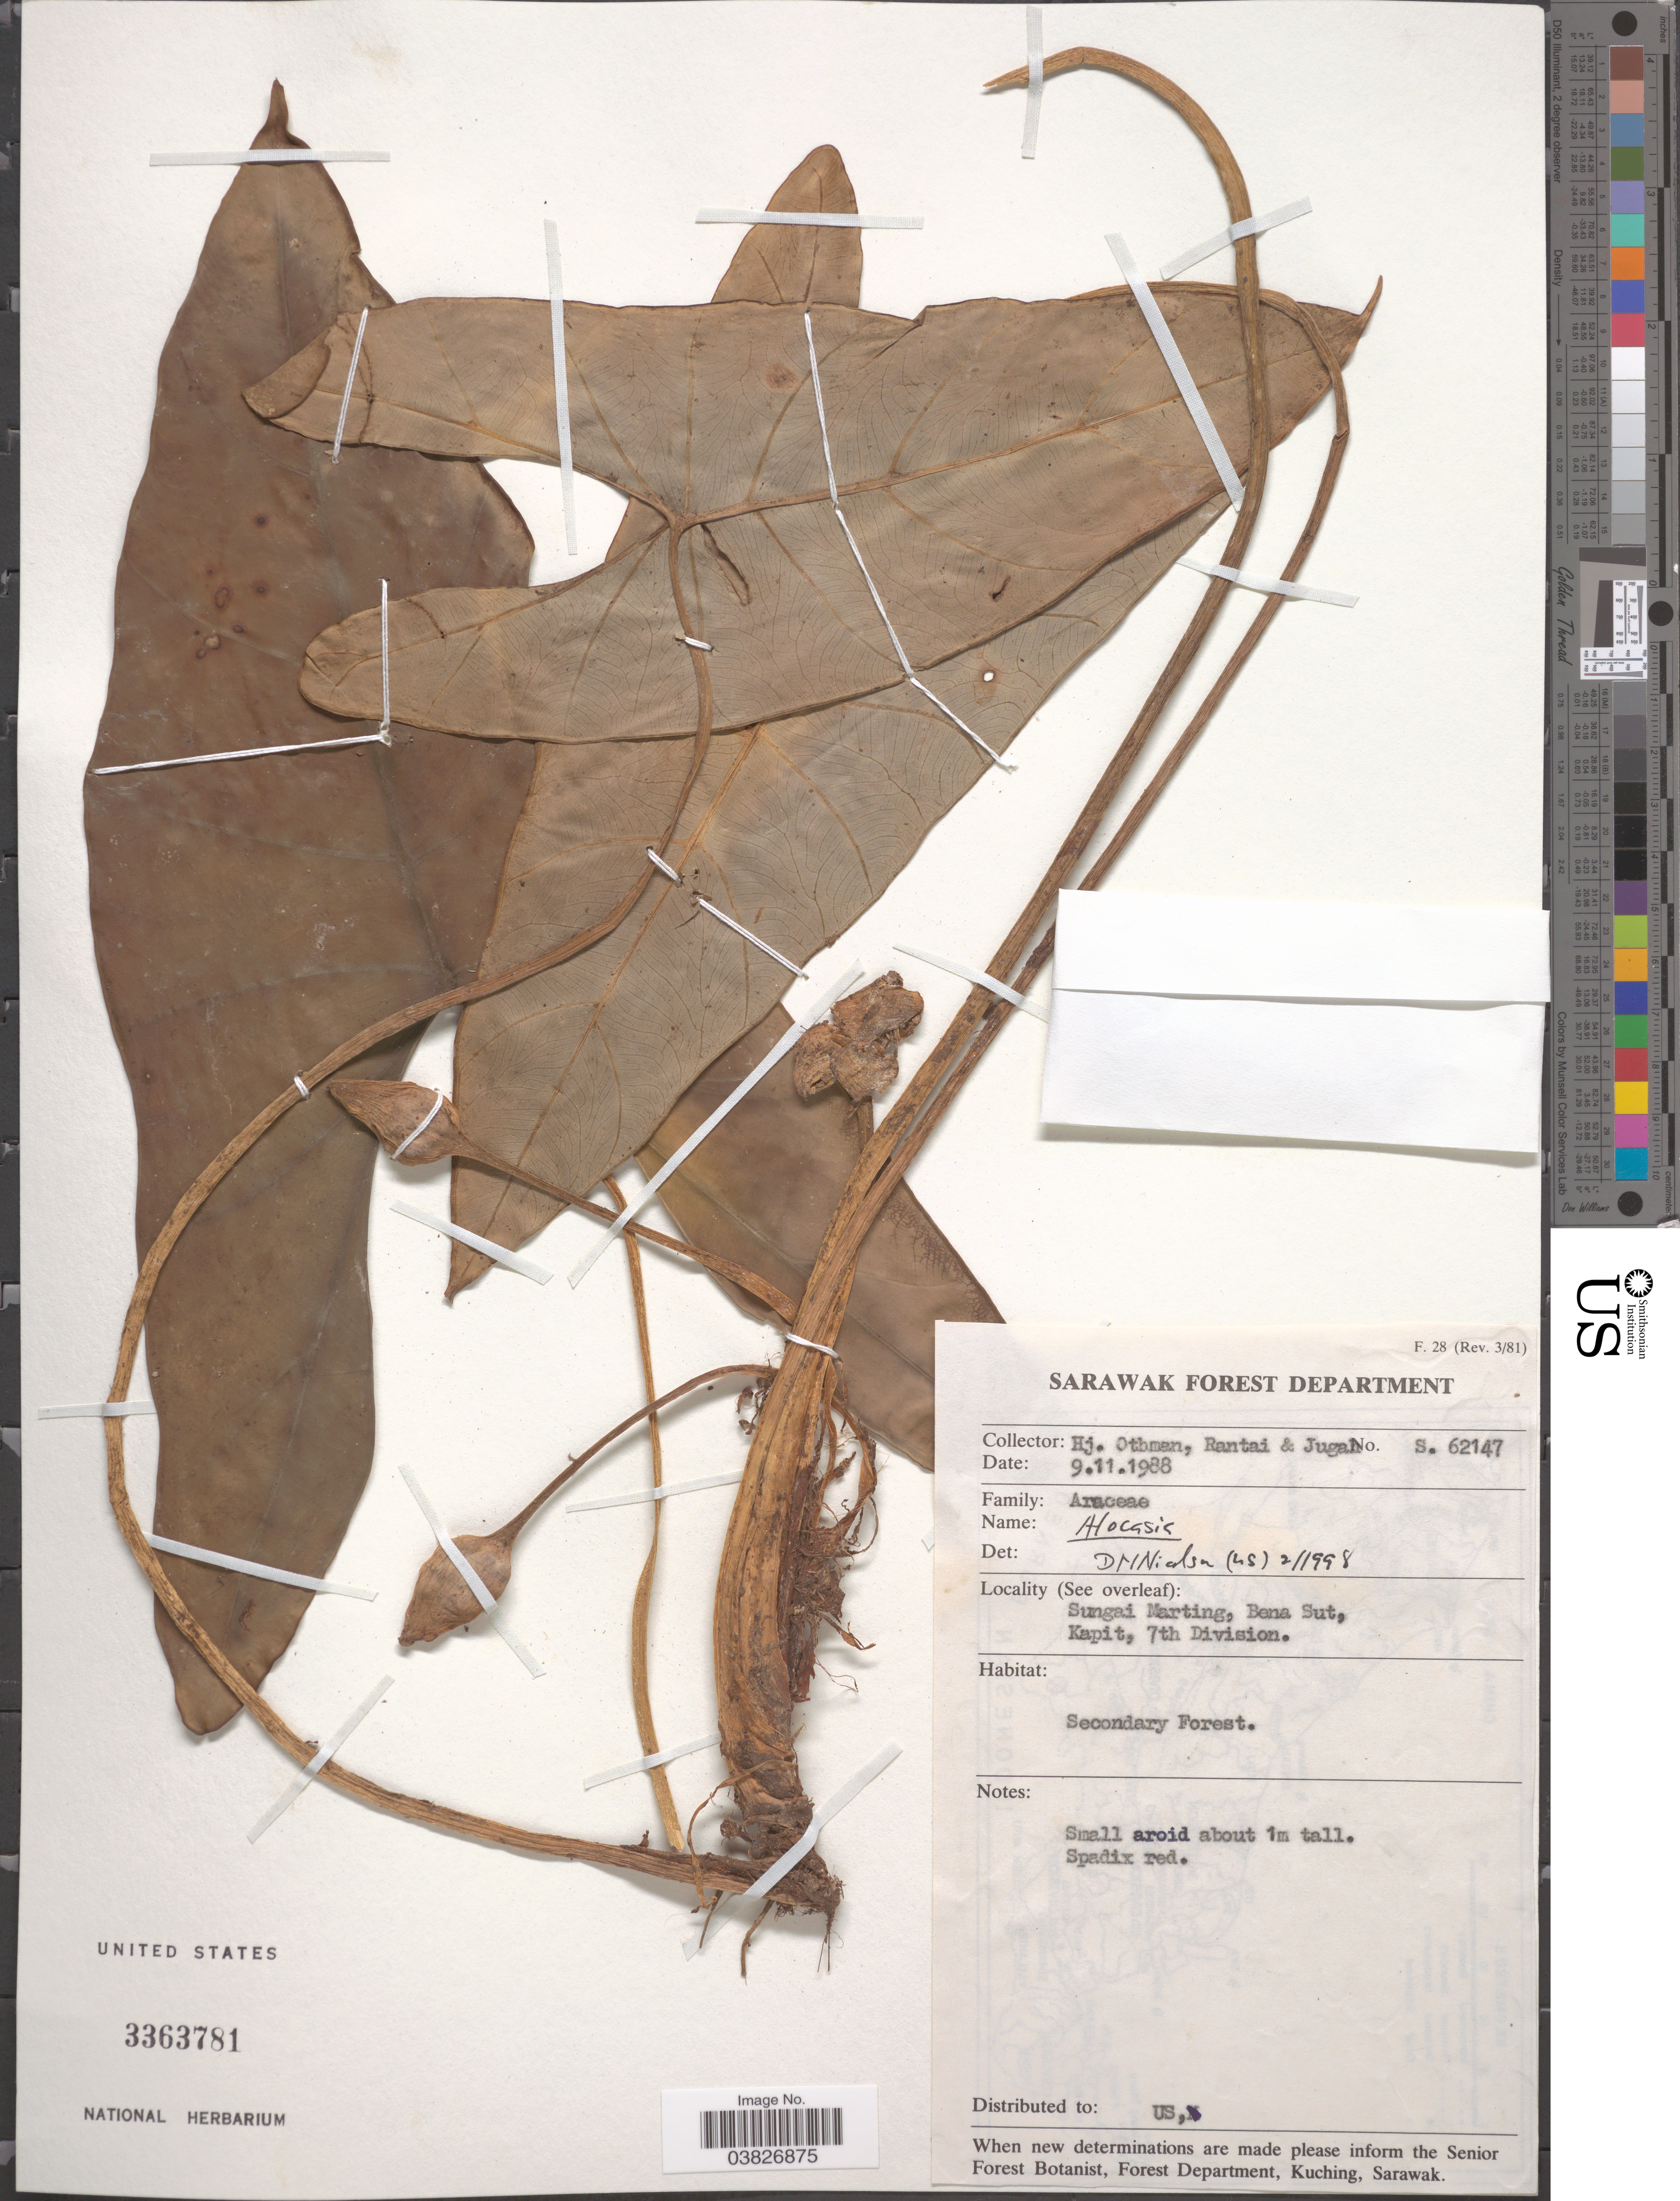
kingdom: Plantae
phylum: Tracheophyta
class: Liliopsida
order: Alismatales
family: Araceae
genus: Alocasia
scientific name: Alocasia sp.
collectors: H. Ismawi, Rantai & Jugah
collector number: S62147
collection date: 1988-11-09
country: Malaysia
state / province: Sarawak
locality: Sungai Marting, Bena Sut, Kapit, 7th Division.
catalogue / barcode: US 3363781